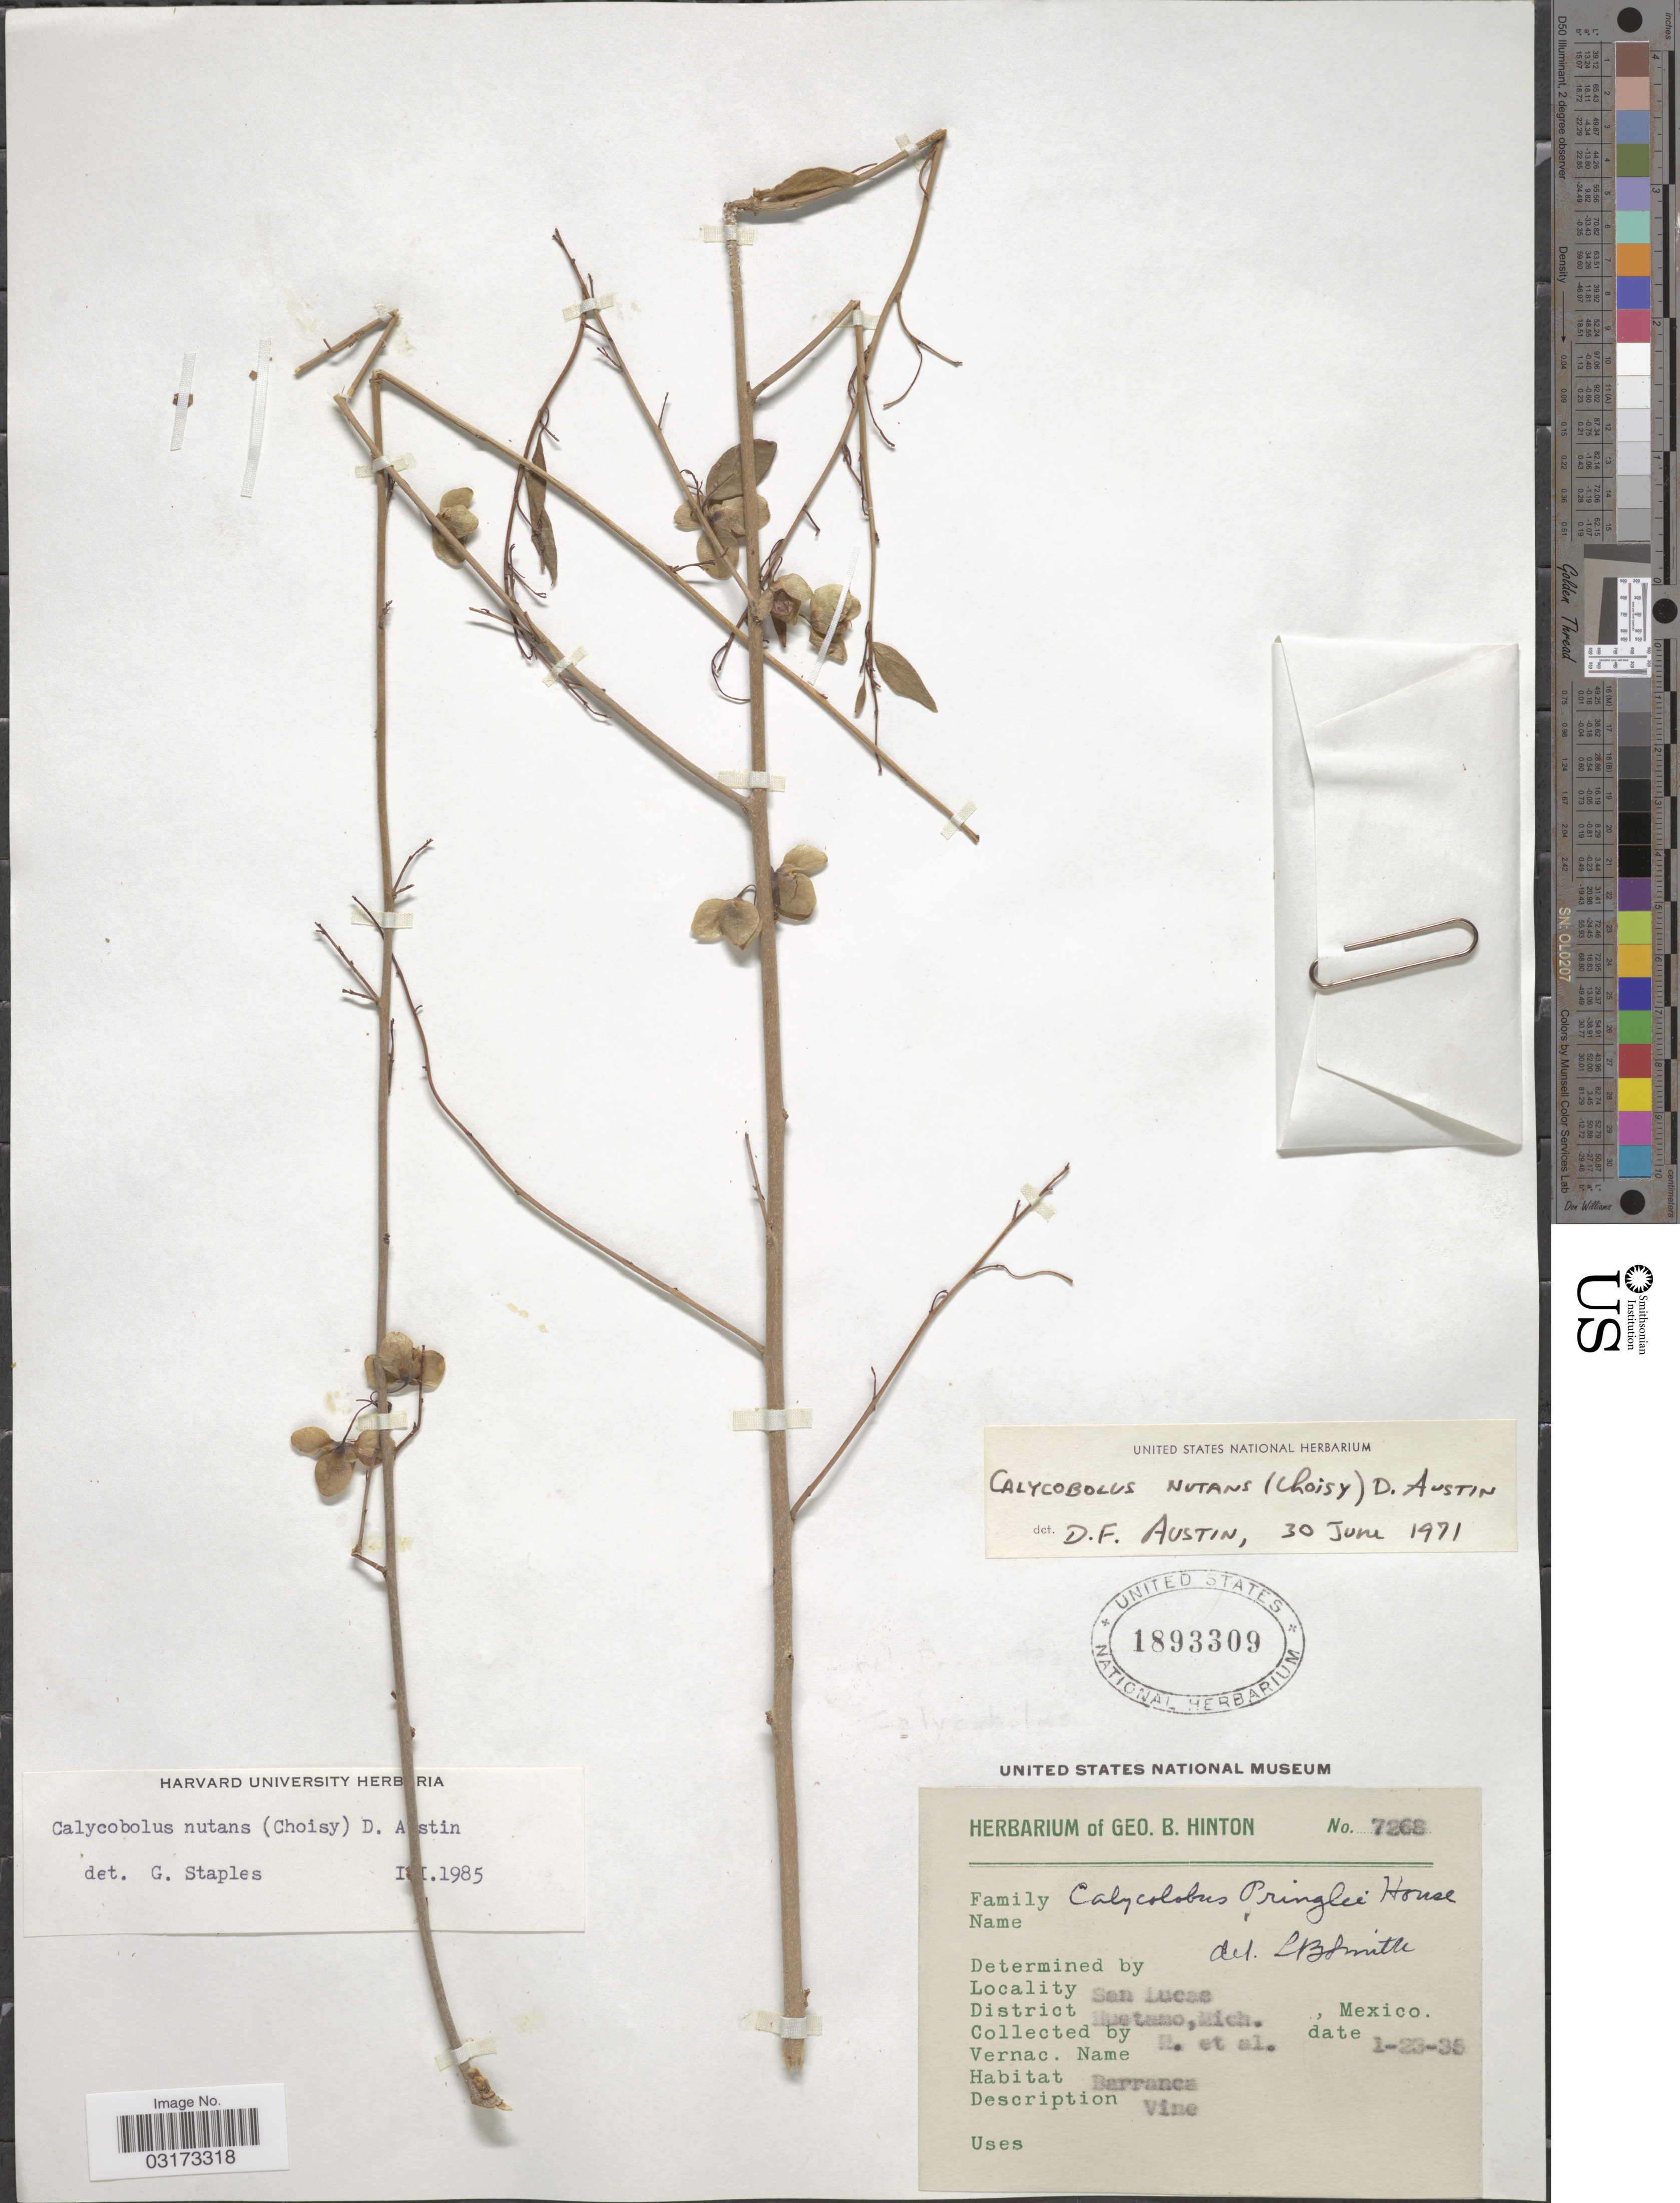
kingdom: Plantae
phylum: Tracheophyta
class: Magnoliopsida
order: Solanales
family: Convolvulaceae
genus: Calycobolus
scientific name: Calycobolus nutans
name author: (Moc. & Sessé ex Choisy) D.F. Austin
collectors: G. B. Hinton & et al.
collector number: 7268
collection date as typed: Transcribed d/m/y: 23/1/35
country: Mexico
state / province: Michoacán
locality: San Lucas. District Huetamo.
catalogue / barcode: US 1893309